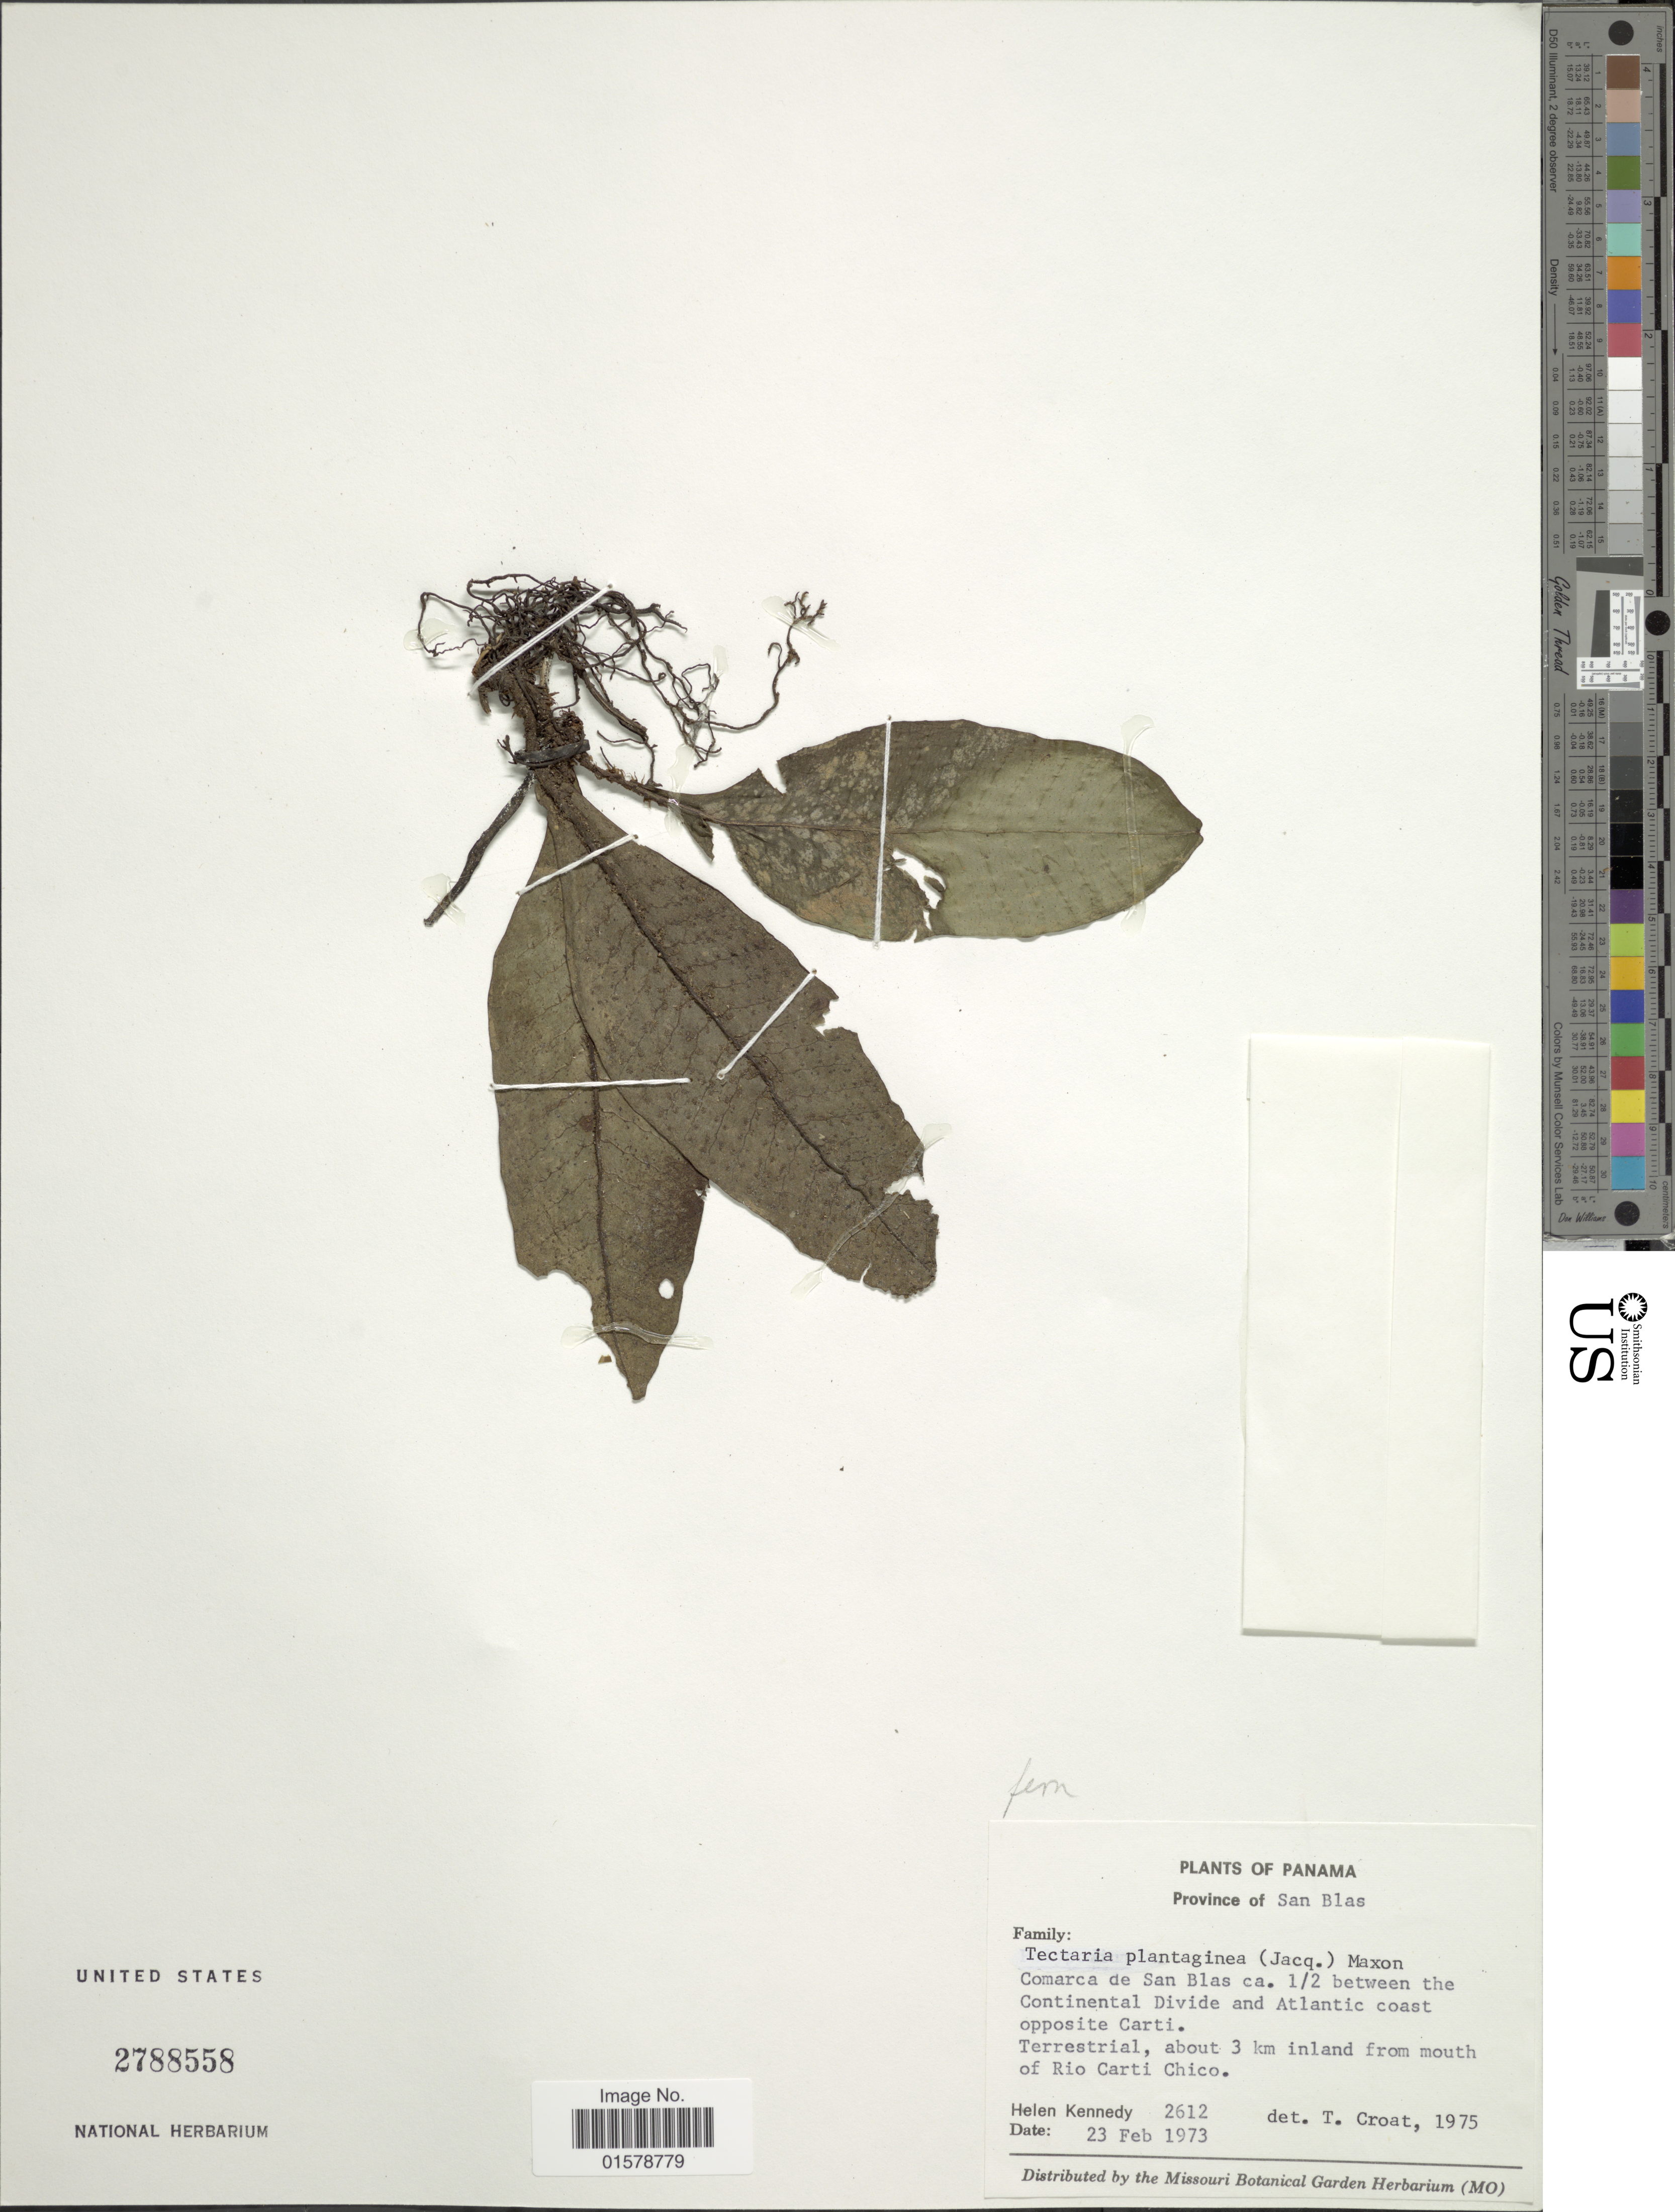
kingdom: Plantae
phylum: Tracheophyta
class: Polypodiopsida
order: Polypodiales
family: Tectariaceae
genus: Tectaria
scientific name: Tectaria plantaginea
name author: (Jacq.) Maxon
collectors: H. Kennedy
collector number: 2612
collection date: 1973-02-23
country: Panama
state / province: Kuna Yala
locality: Panama: Province of San Blas, Comarca de San Blas ca. 1/2 between the Continental Divide and Atlantic coast opposite Carti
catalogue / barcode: US 2788558